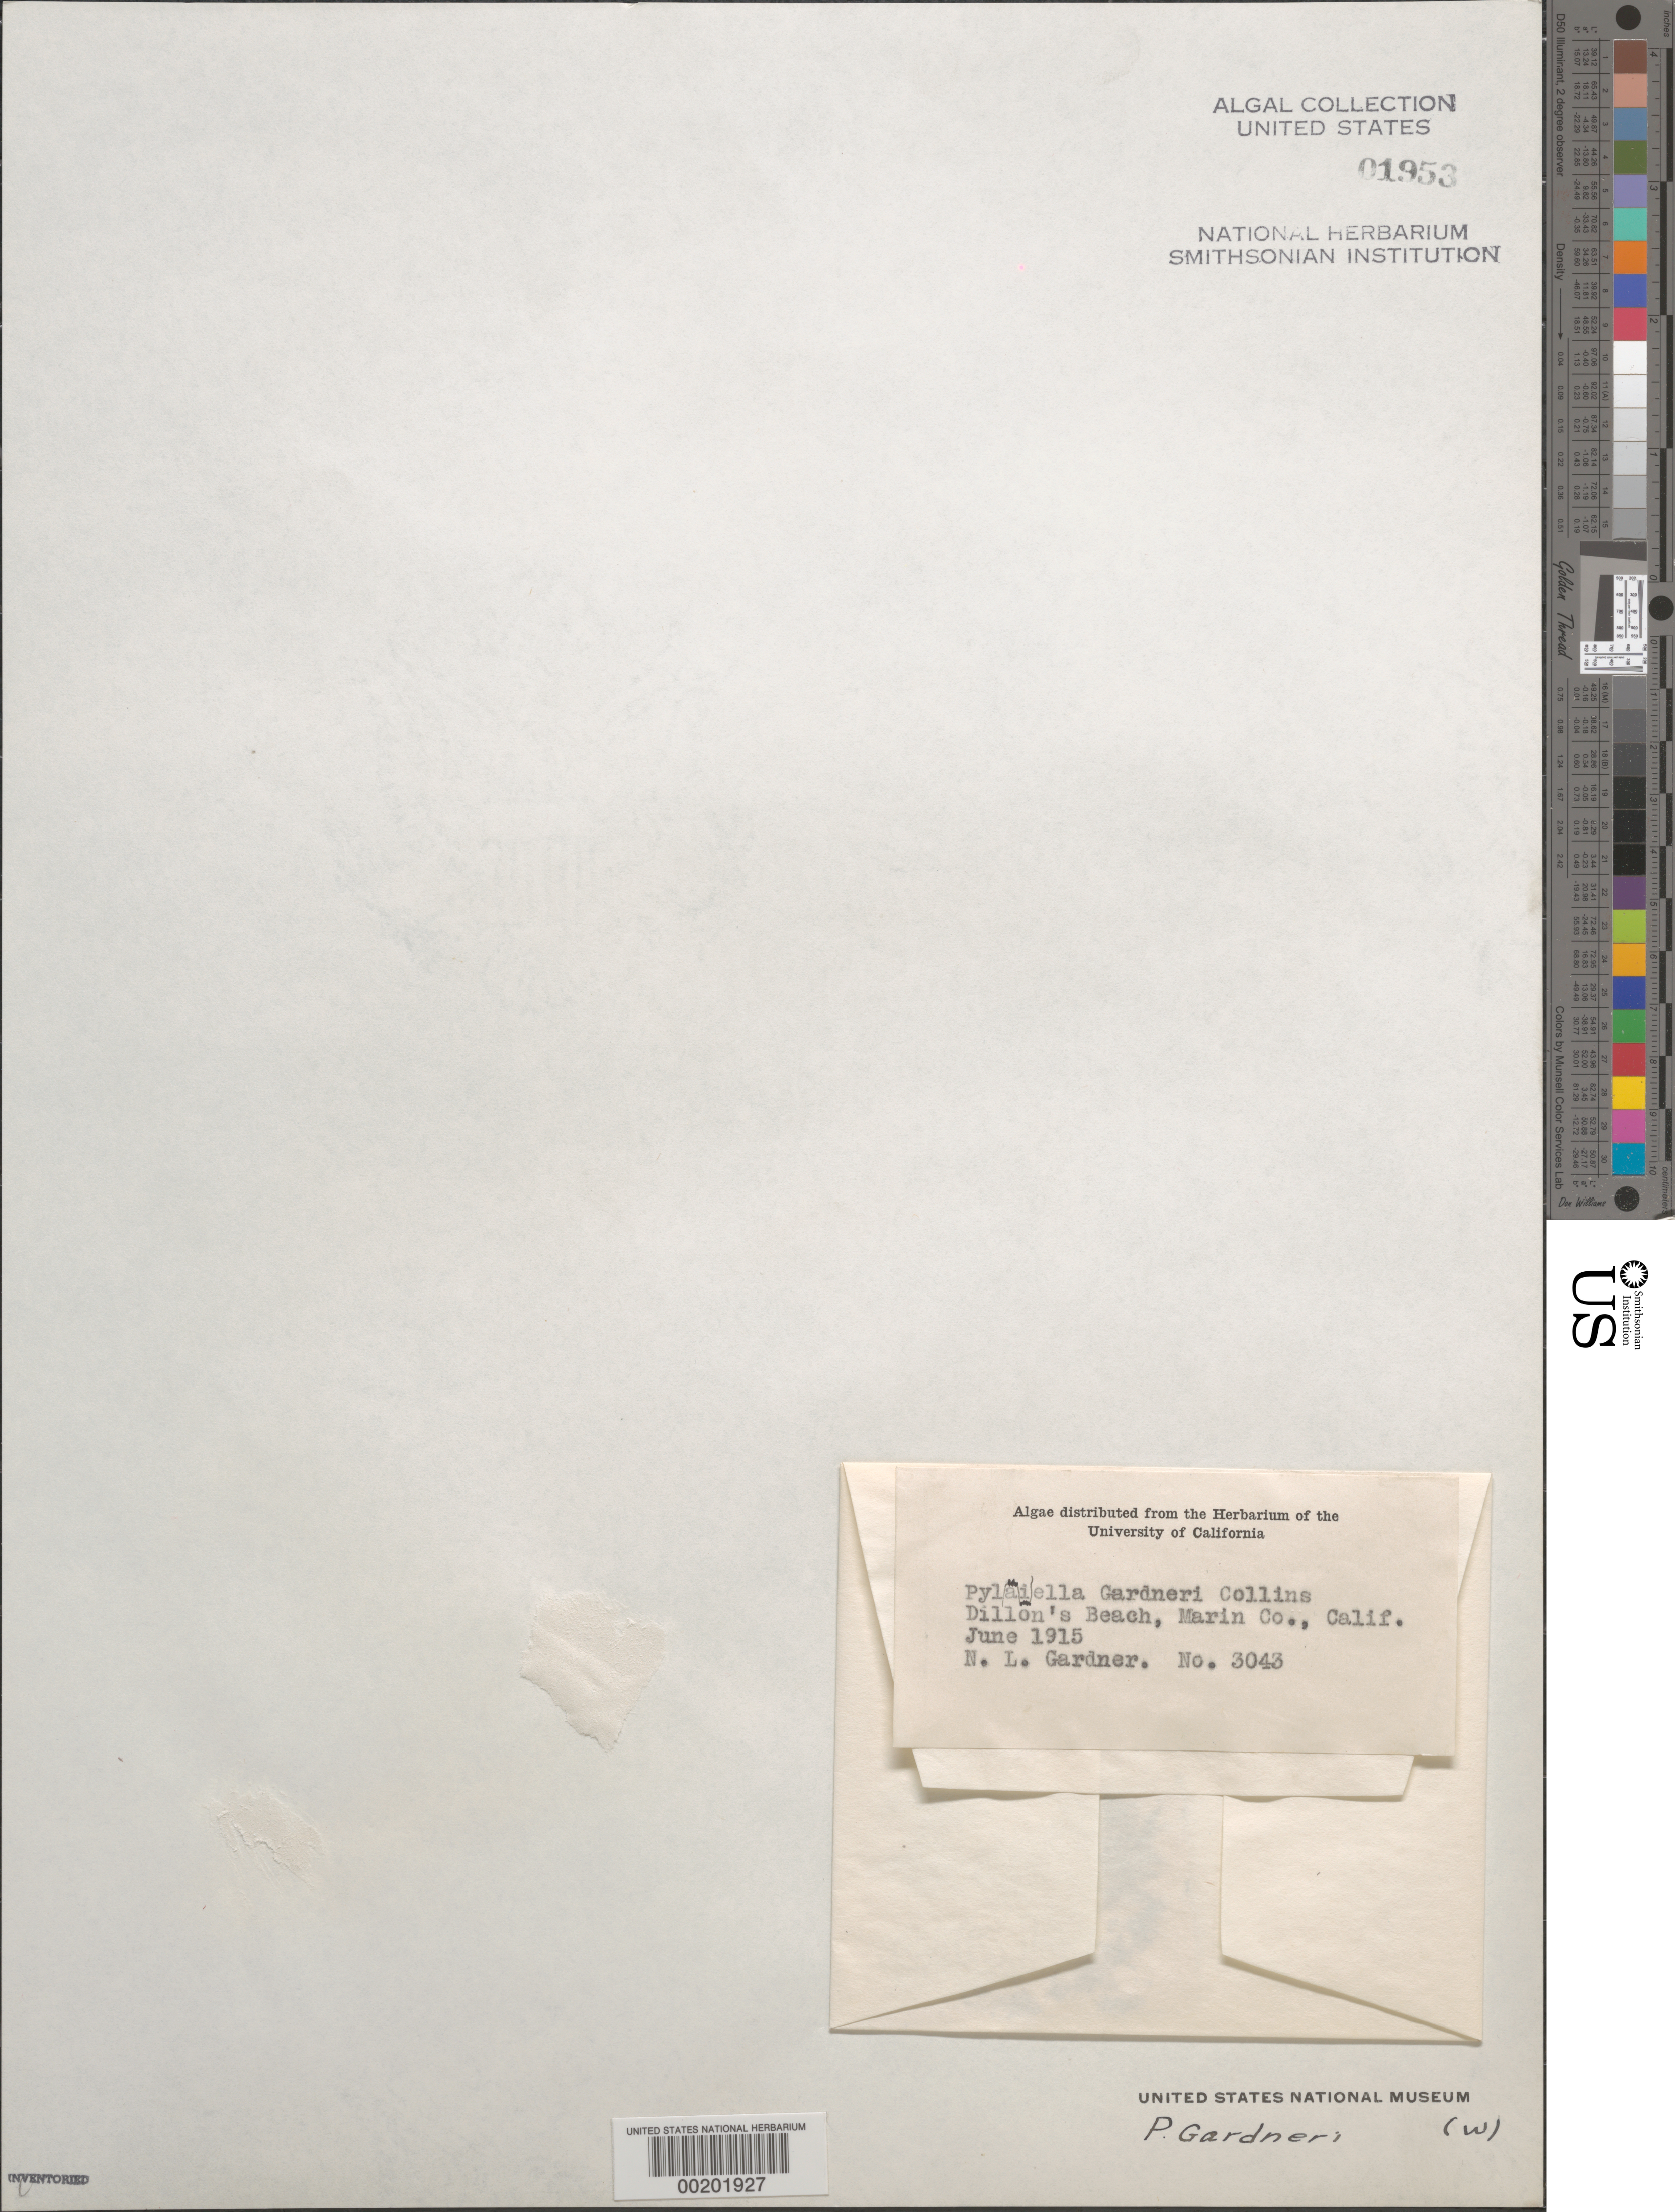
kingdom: Chromista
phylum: Ochrophyta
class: Phaeophyceae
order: Ectocarpales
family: Acinetosporaceae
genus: Pylaiella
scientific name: Pylaiella gardneri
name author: Collins in Collins et al.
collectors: N. Gardner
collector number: NLG 3043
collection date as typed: Jun 1915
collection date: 1915-06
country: United States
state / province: California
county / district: Marin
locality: Dillons Beach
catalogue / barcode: US 1953